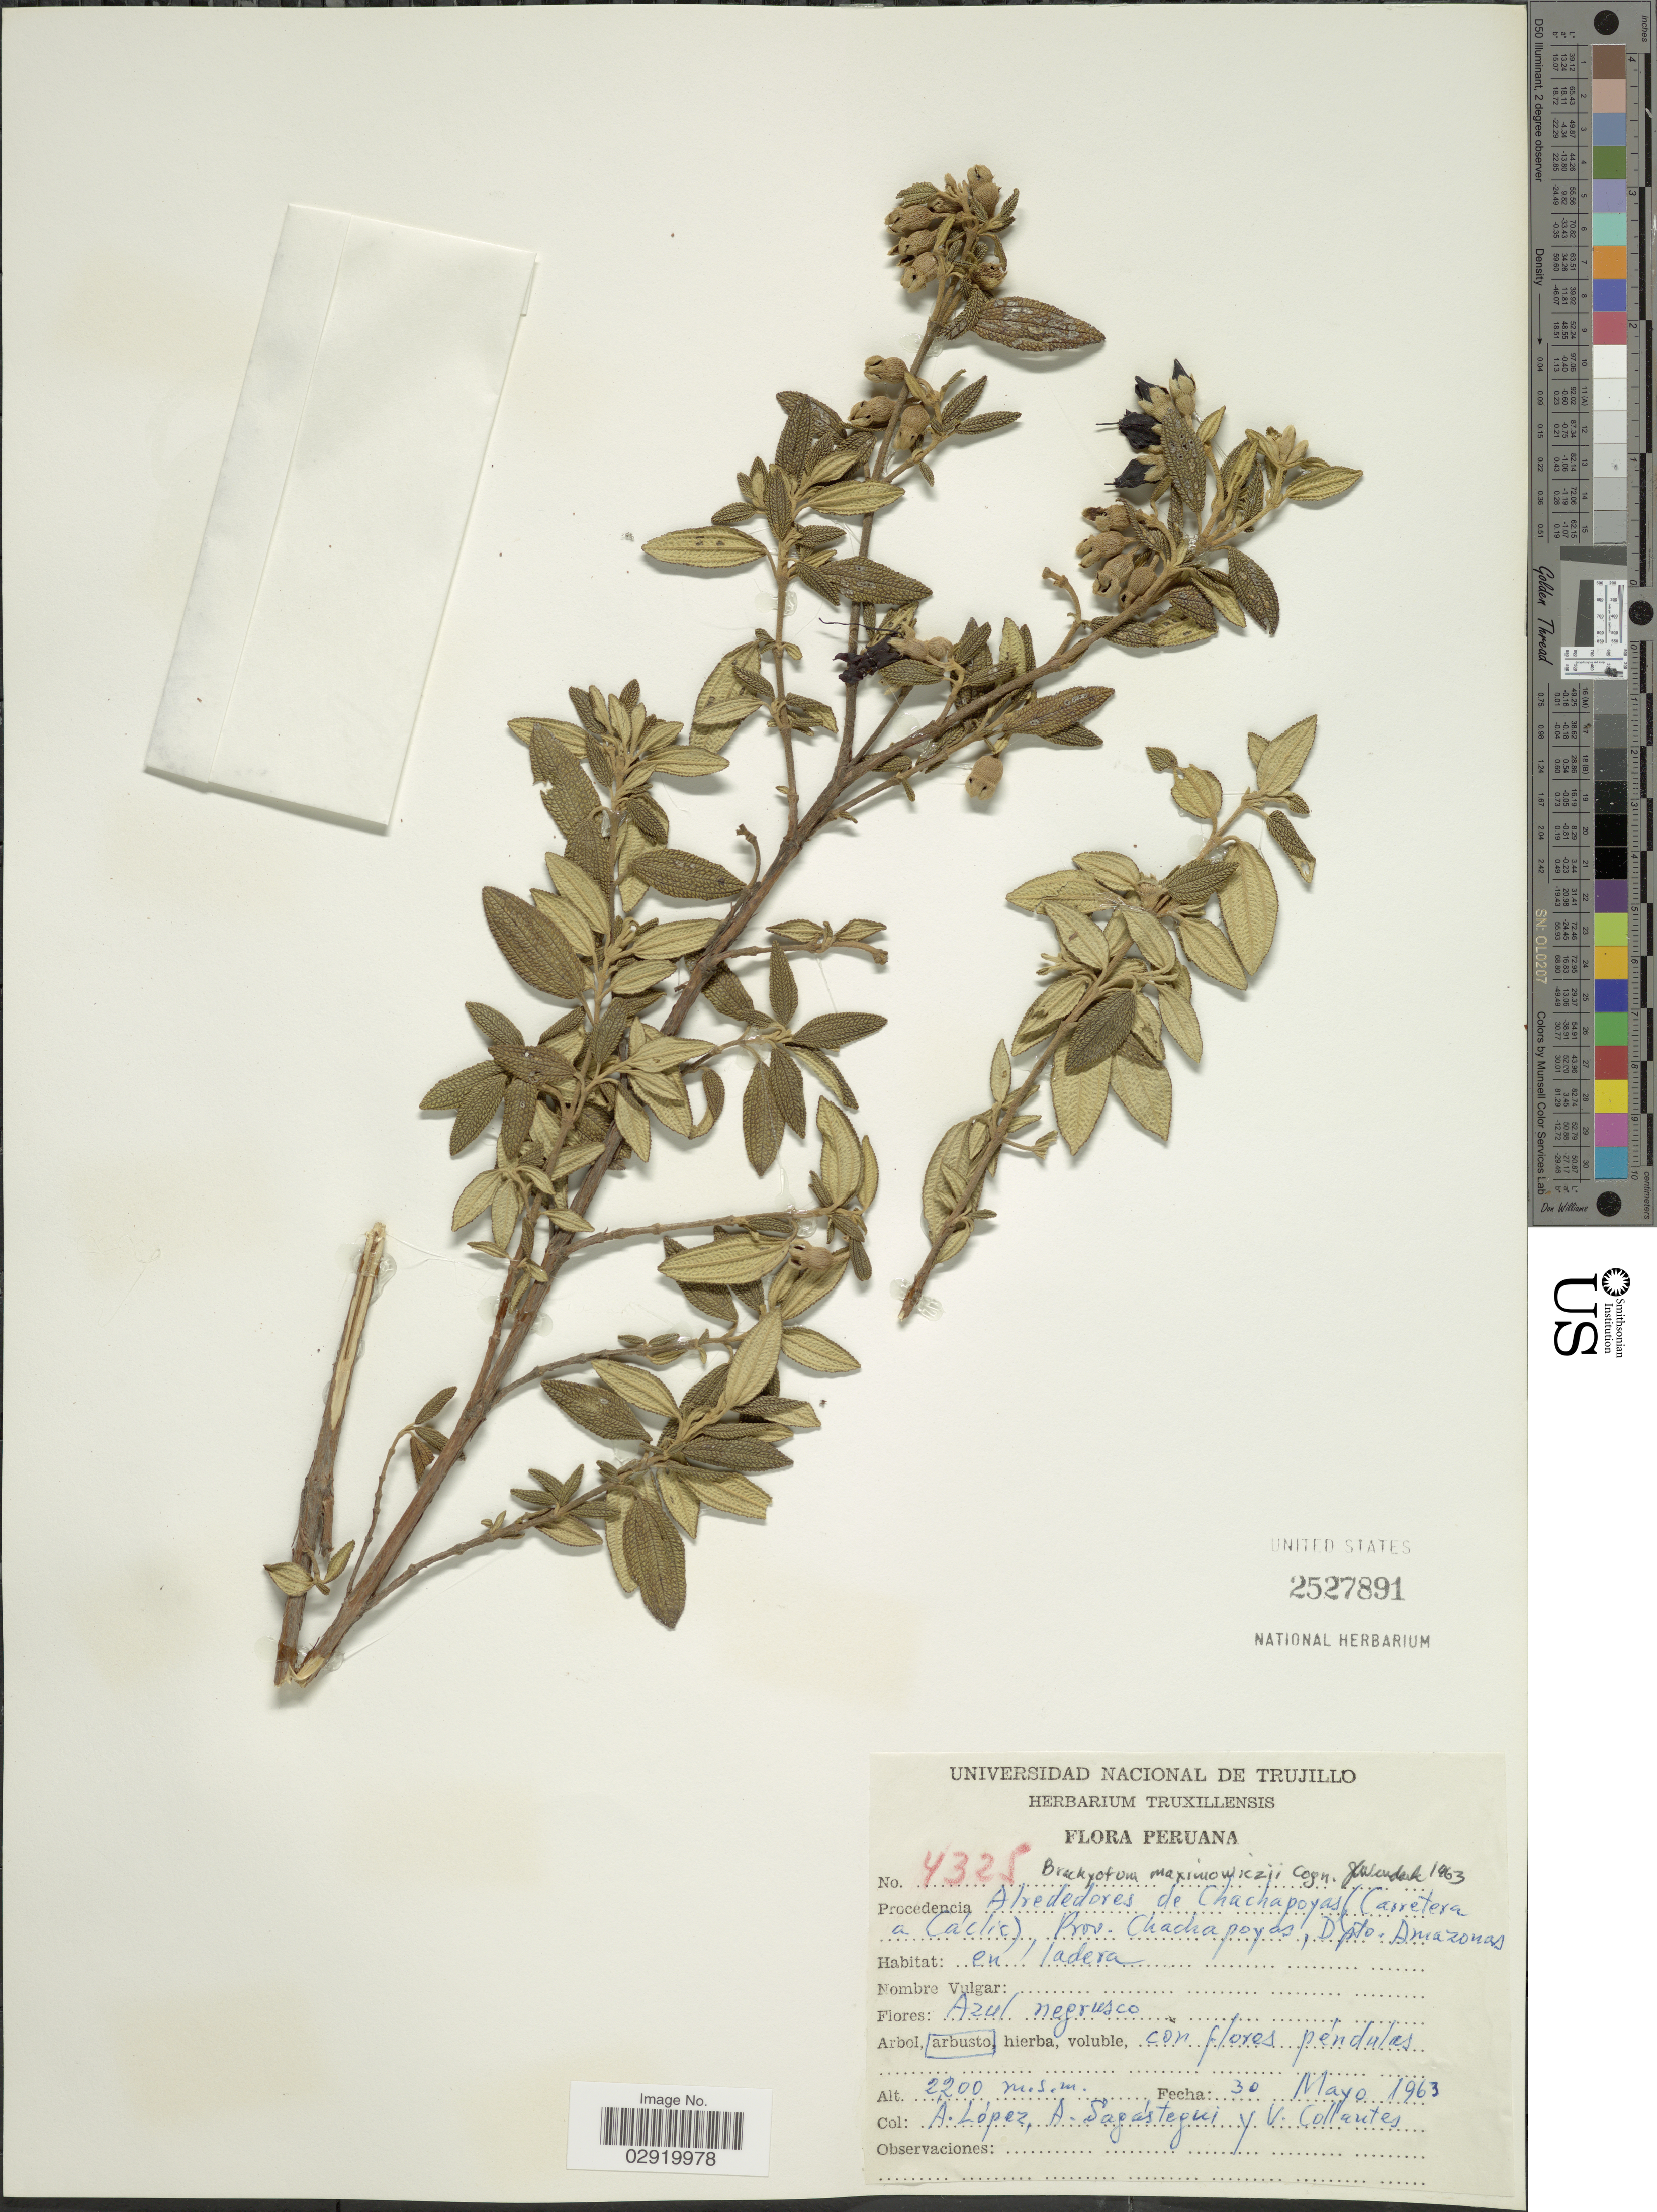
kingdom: Plantae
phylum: Tracheophyta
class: Magnoliopsida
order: Myrtales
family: Melastomataceae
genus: Brachyotum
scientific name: Brachyotum maximowiczii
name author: Cogn.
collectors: A. López, A. Sagastegui & V. Collantes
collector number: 4325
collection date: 1963-05-30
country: Peru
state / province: Amazonas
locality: Alrededores de Chachapoyas (Carretera a Cáclic), Prov. Chachapyas, Dpto. Amazonas.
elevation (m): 2200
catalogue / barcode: US 2527891